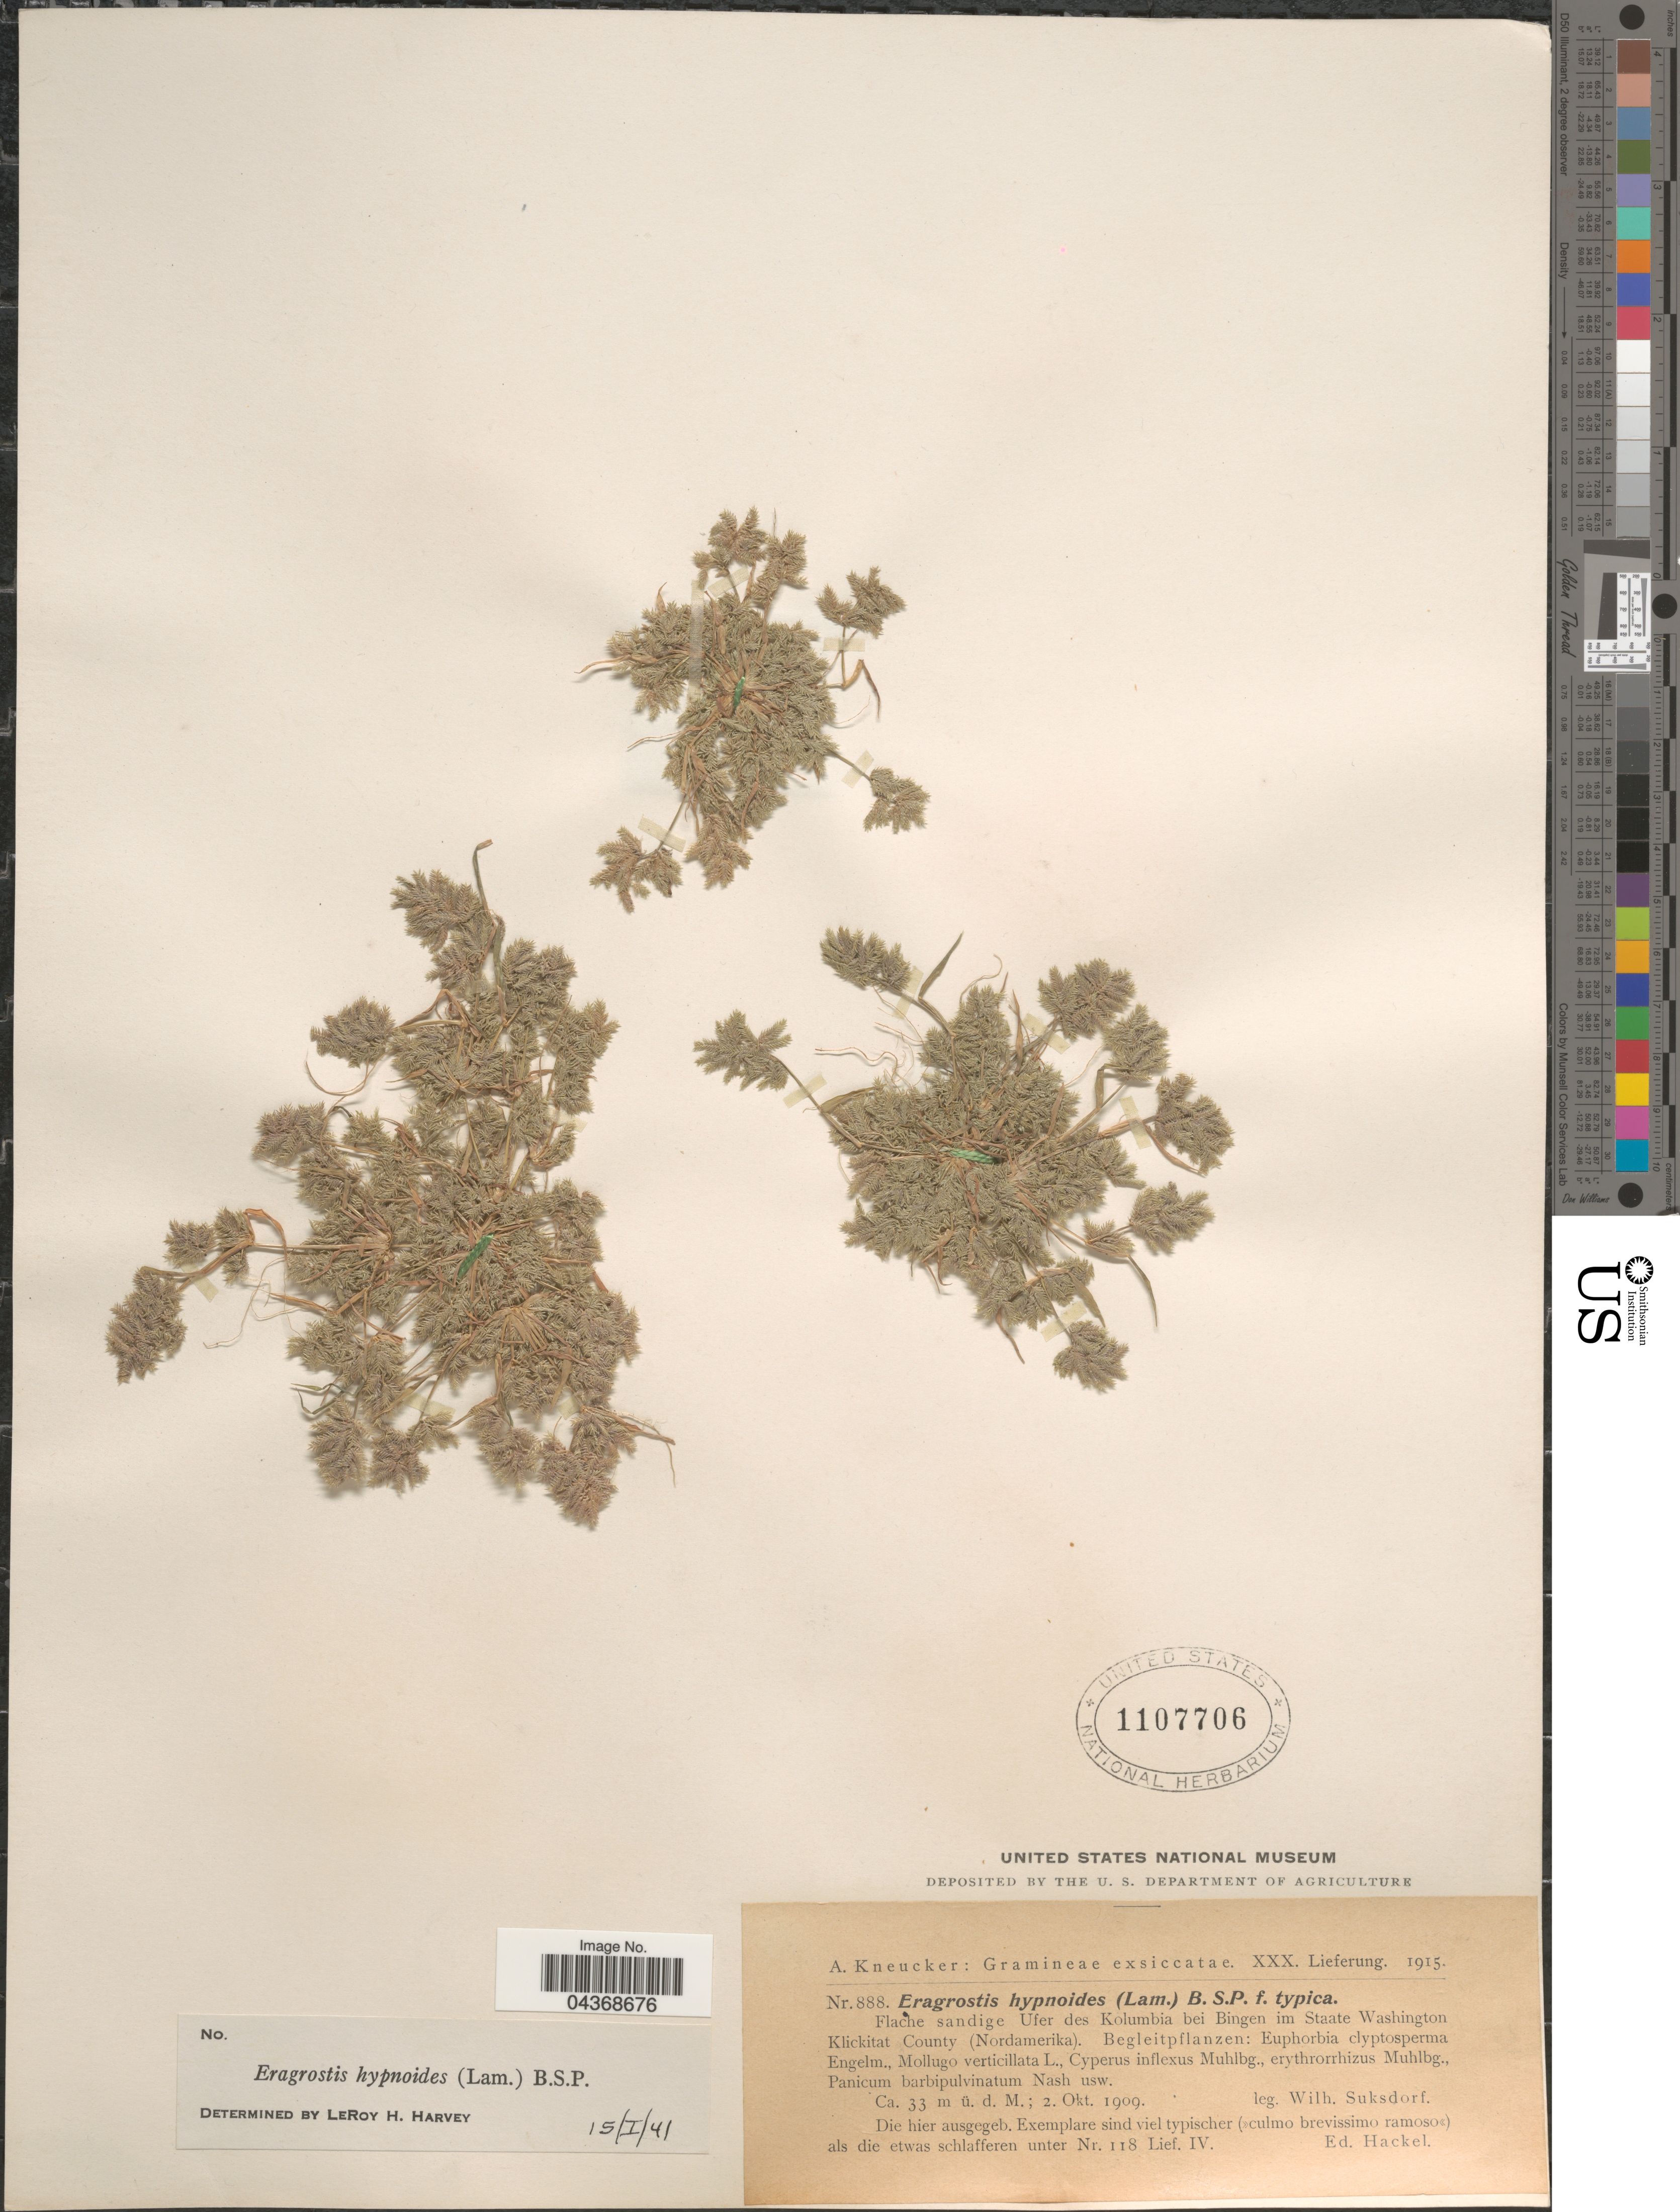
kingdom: Plantae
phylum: Tracheophyta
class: Liliopsida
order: Poales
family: Poaceae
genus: Eragrostis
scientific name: Eragrostis hypnoides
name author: (Lam.) Britton, Stearns & Poggenb.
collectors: W. N. Suksdorf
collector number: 888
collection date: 1909-10-02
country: United States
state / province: Washington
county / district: Klickitat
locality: Flache sandige Ufer des Kolumbia bei Bingen. Klickitat County.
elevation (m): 33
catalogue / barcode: US 1107706